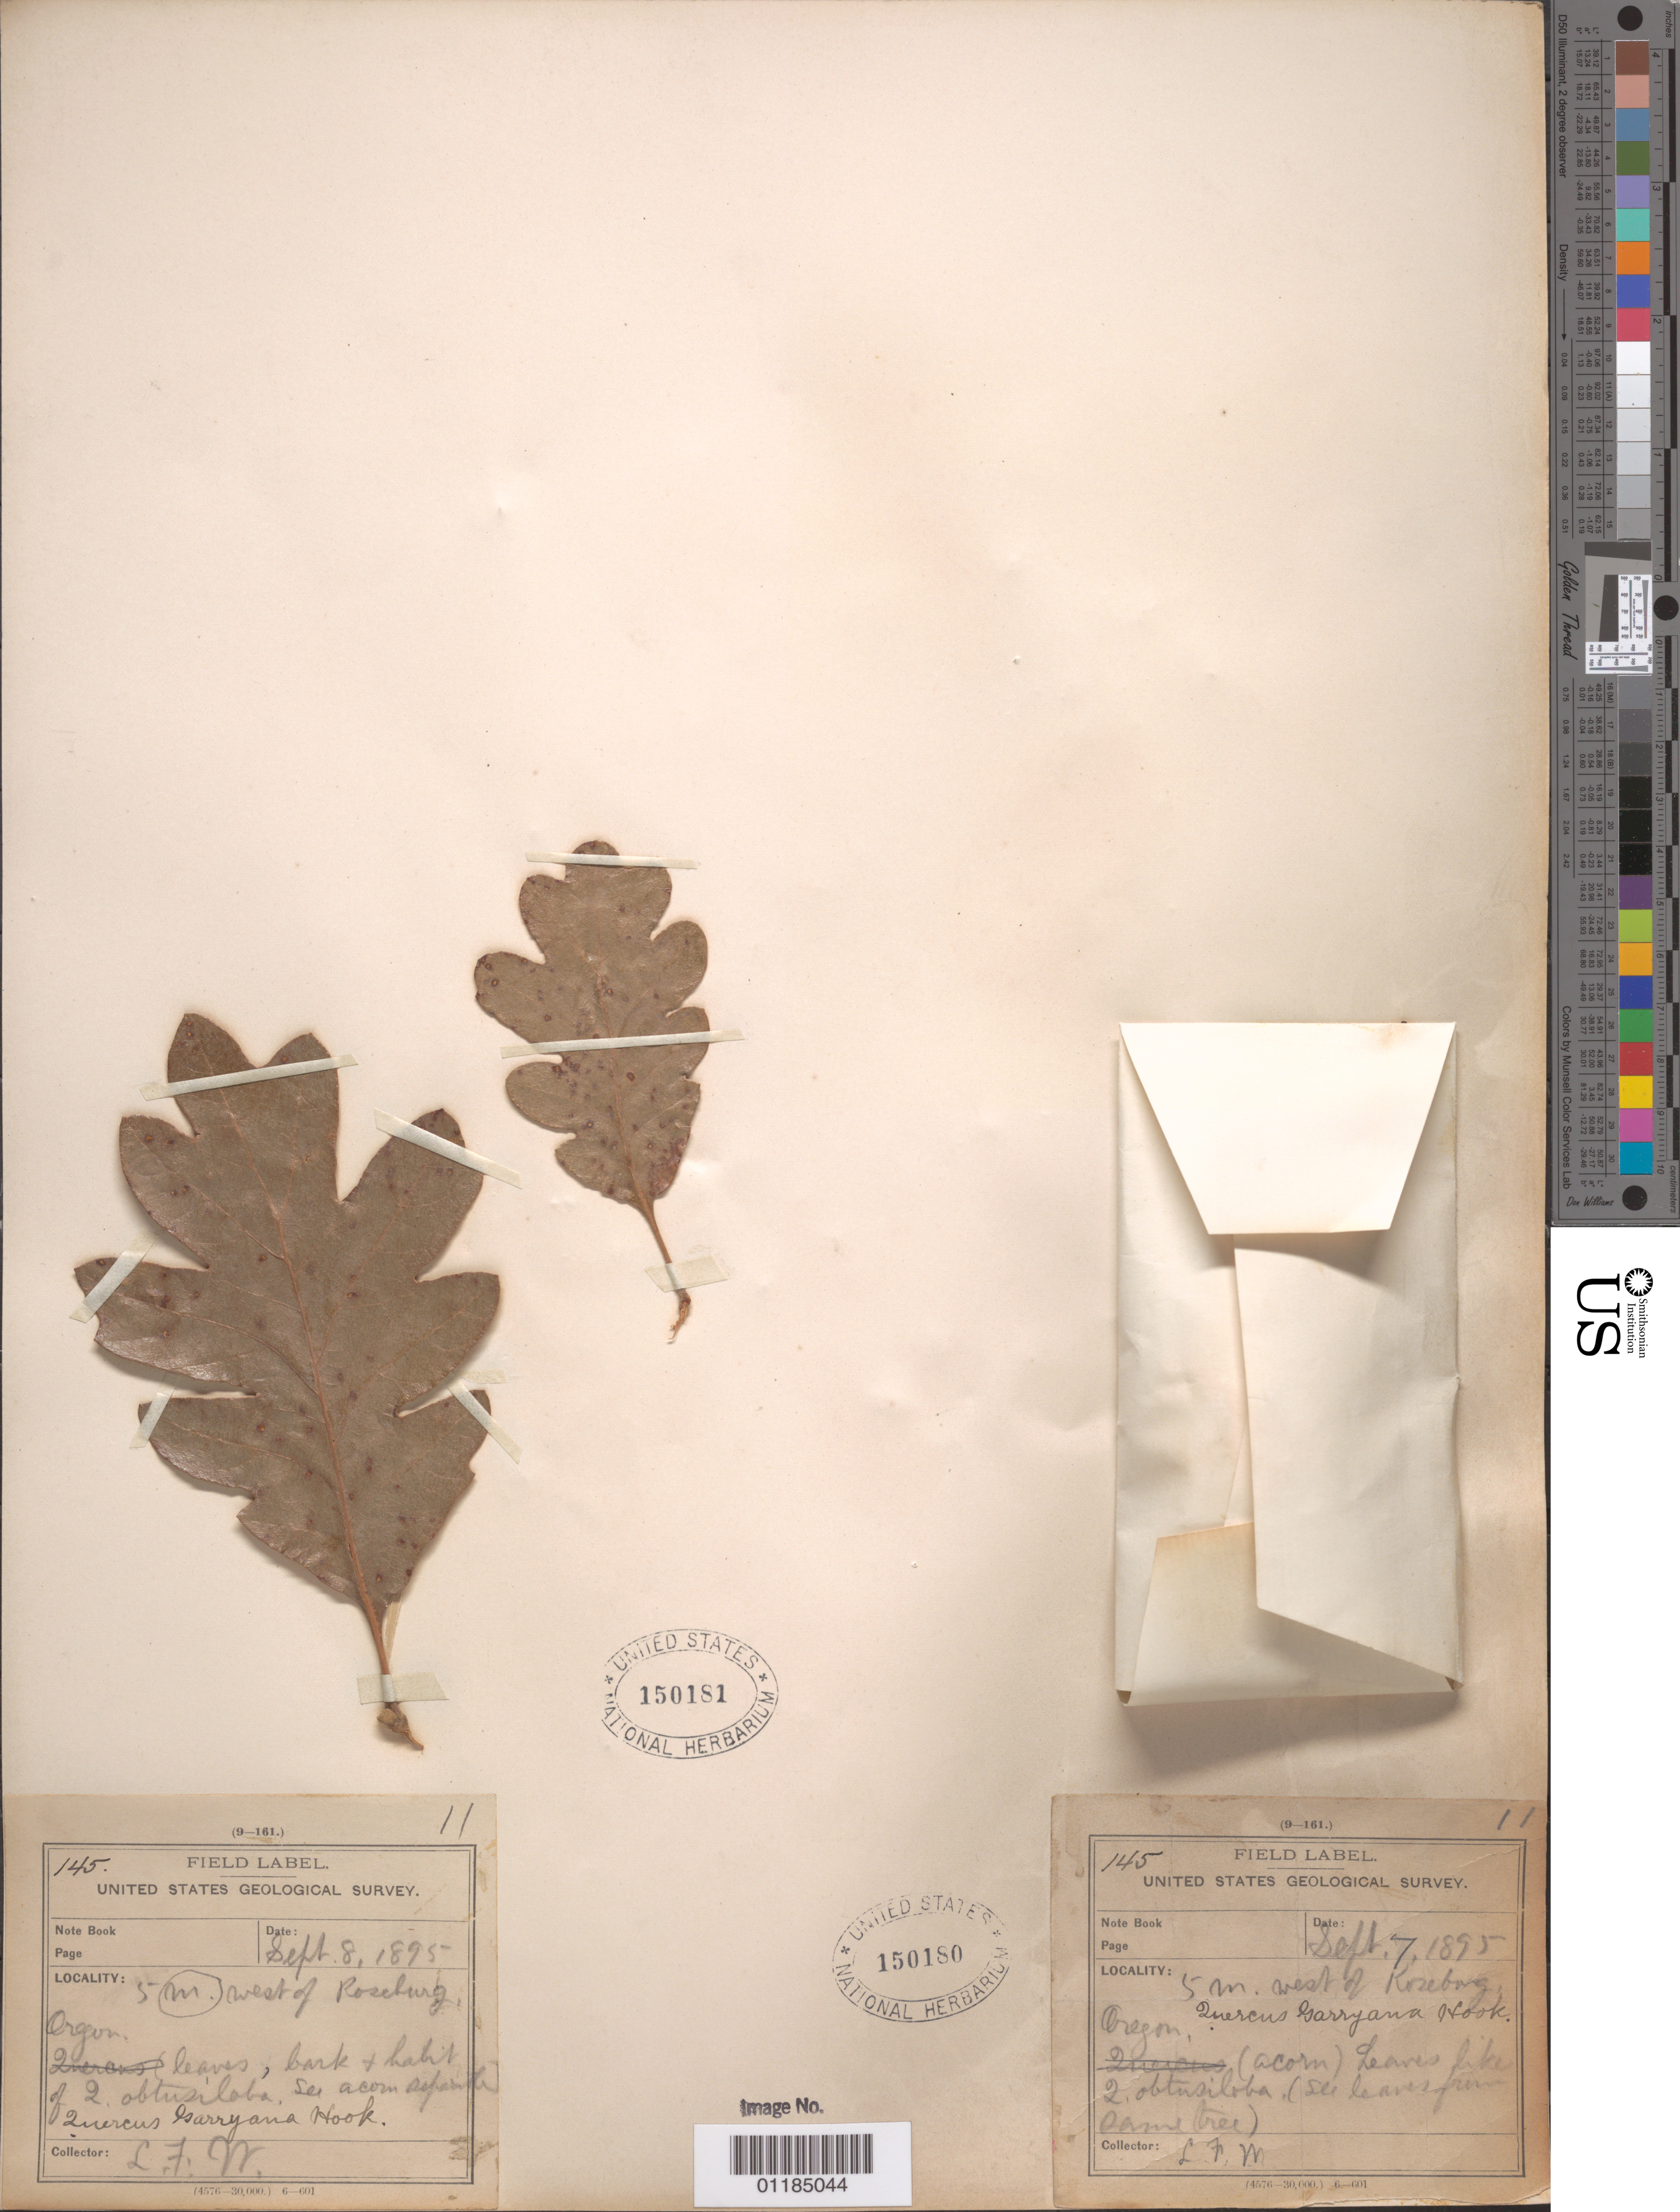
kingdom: Plantae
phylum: Tracheophyta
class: Magnoliopsida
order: Fagales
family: Fagaceae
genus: Quercus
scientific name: Quercus garryana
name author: Douglas ex Hook.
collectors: L. F. Ward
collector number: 145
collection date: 1895-09-08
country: United States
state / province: Oregon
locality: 5 m. W. of Roseburg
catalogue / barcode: US 150181